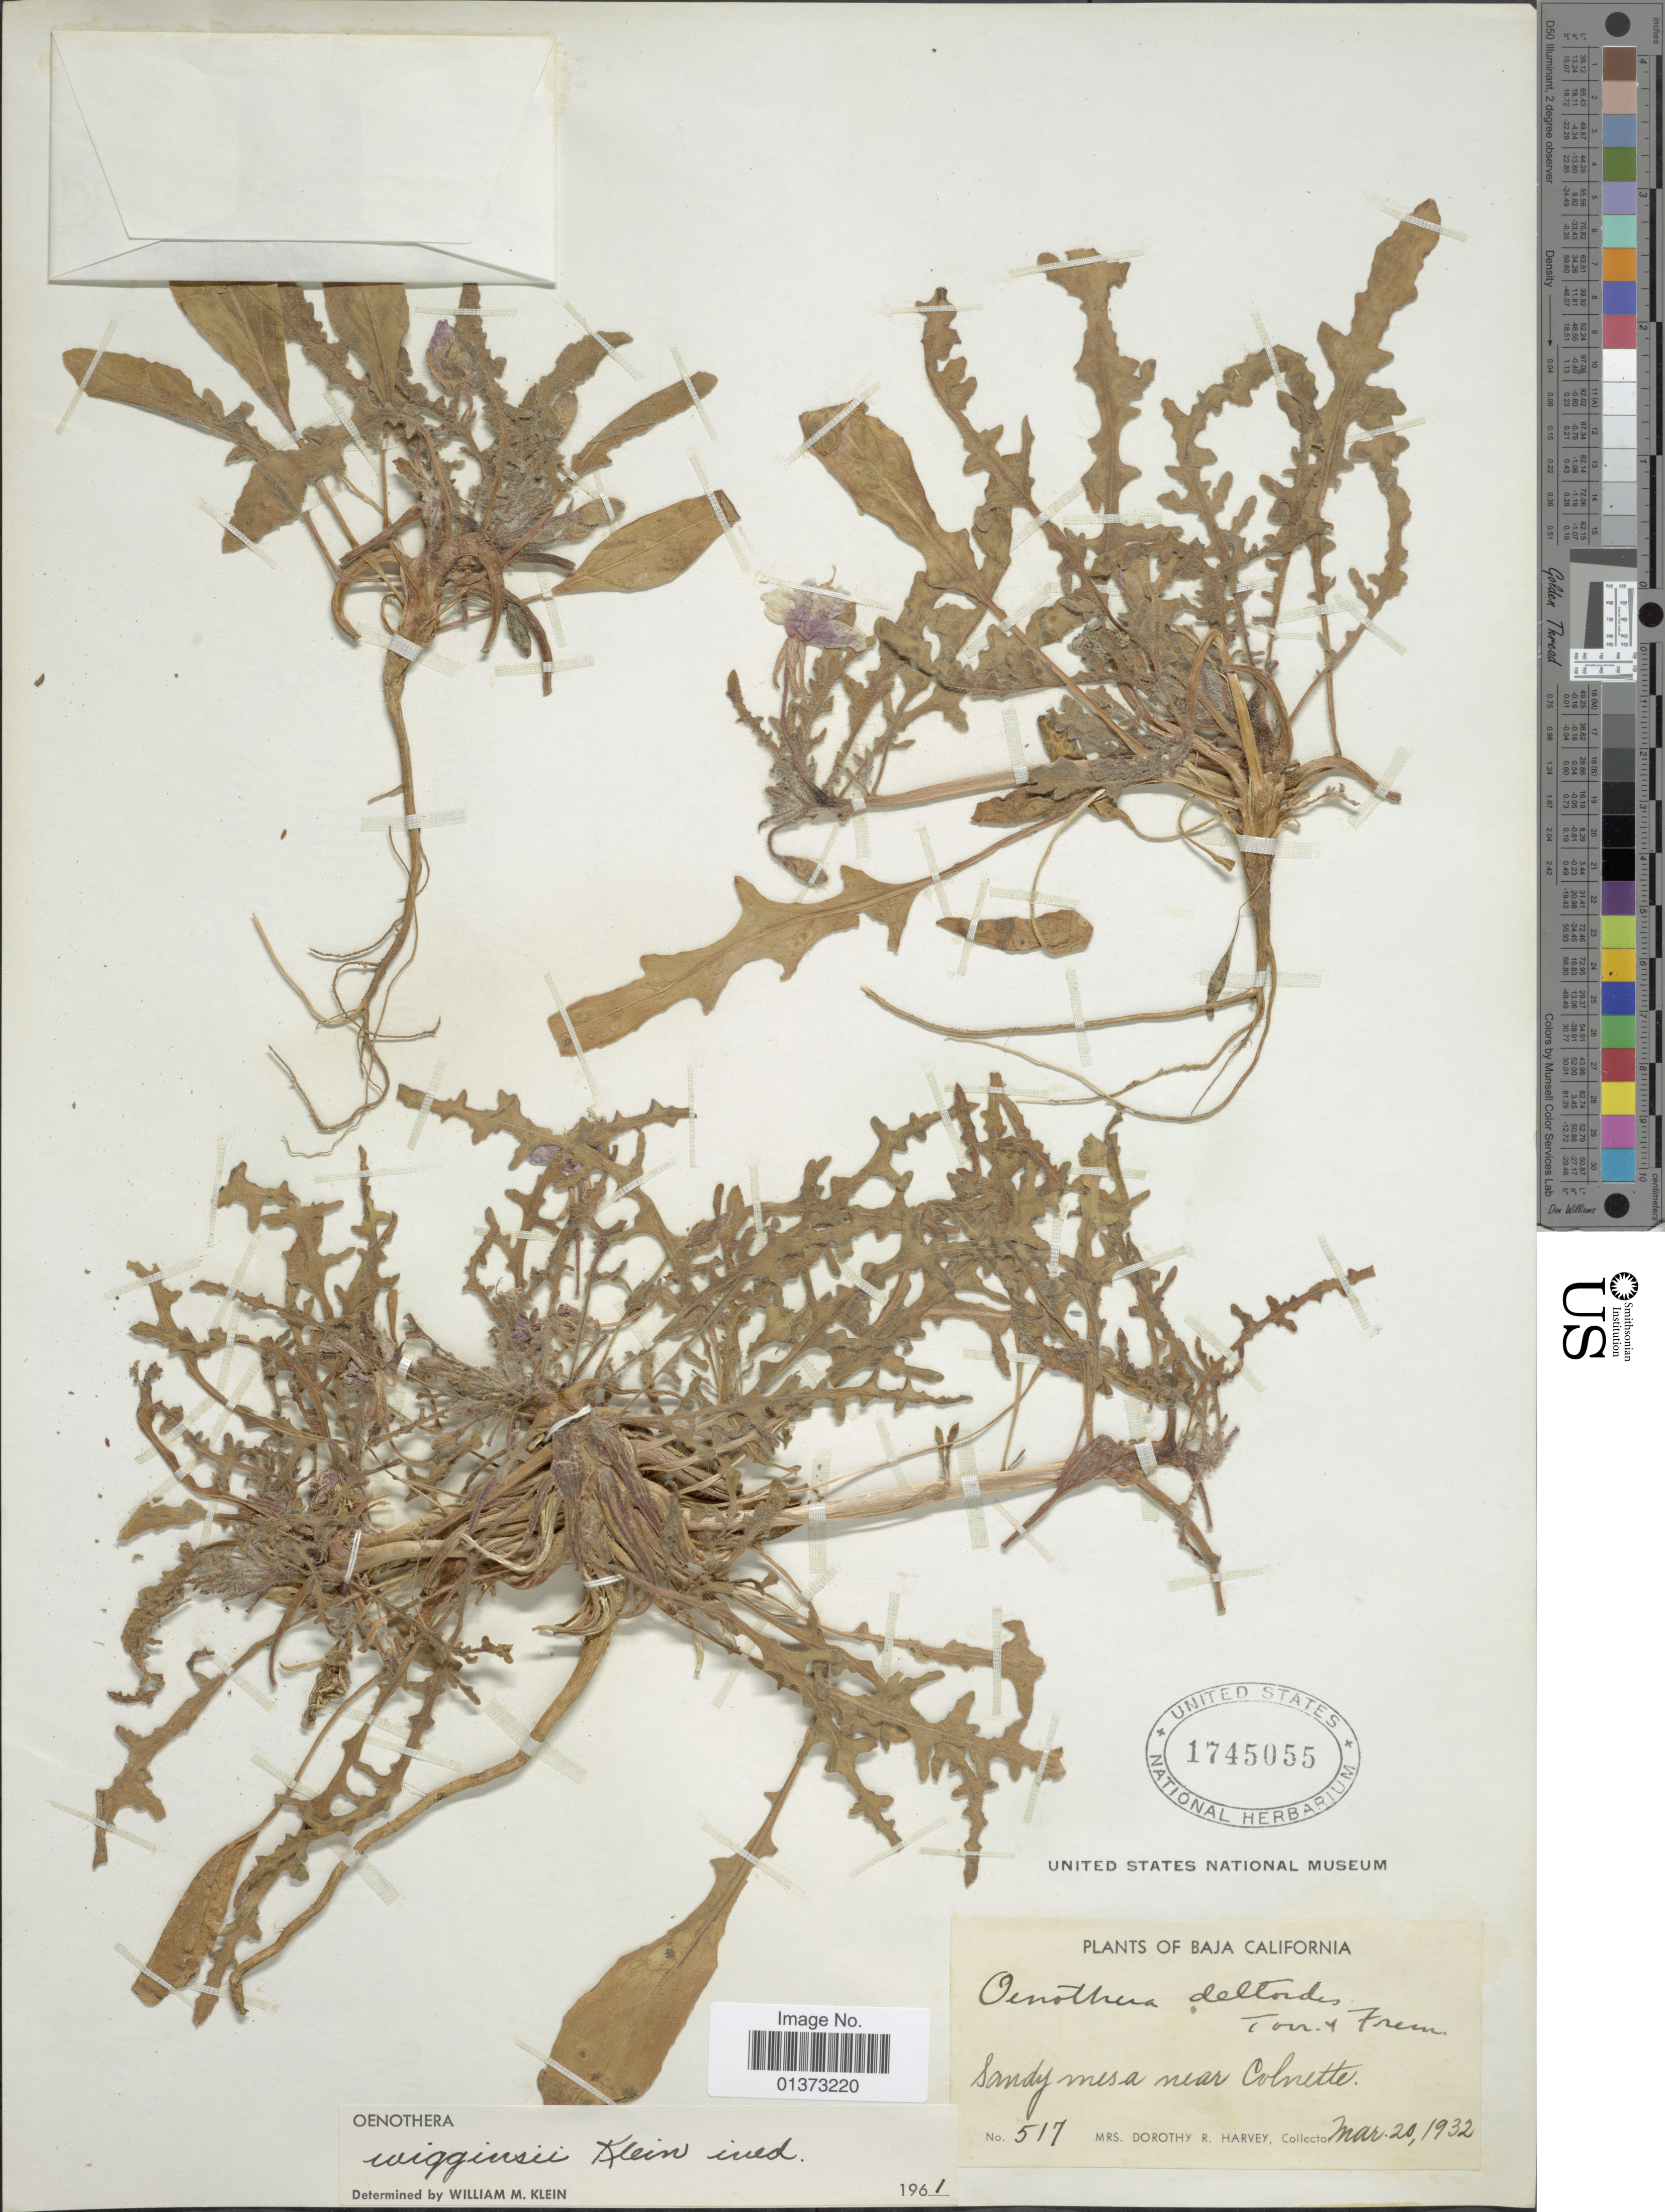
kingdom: Plantae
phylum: Tracheophyta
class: Magnoliopsida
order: Myrtales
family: Onagraceae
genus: Oenothera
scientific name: Oenothera wigginsii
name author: W.M. Klein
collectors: D. R. Harvey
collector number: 517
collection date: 1932-03-20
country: Mexico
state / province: Baja California Norte / Baja California Sur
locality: Sandy mesa near Colnette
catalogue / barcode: US 1745055